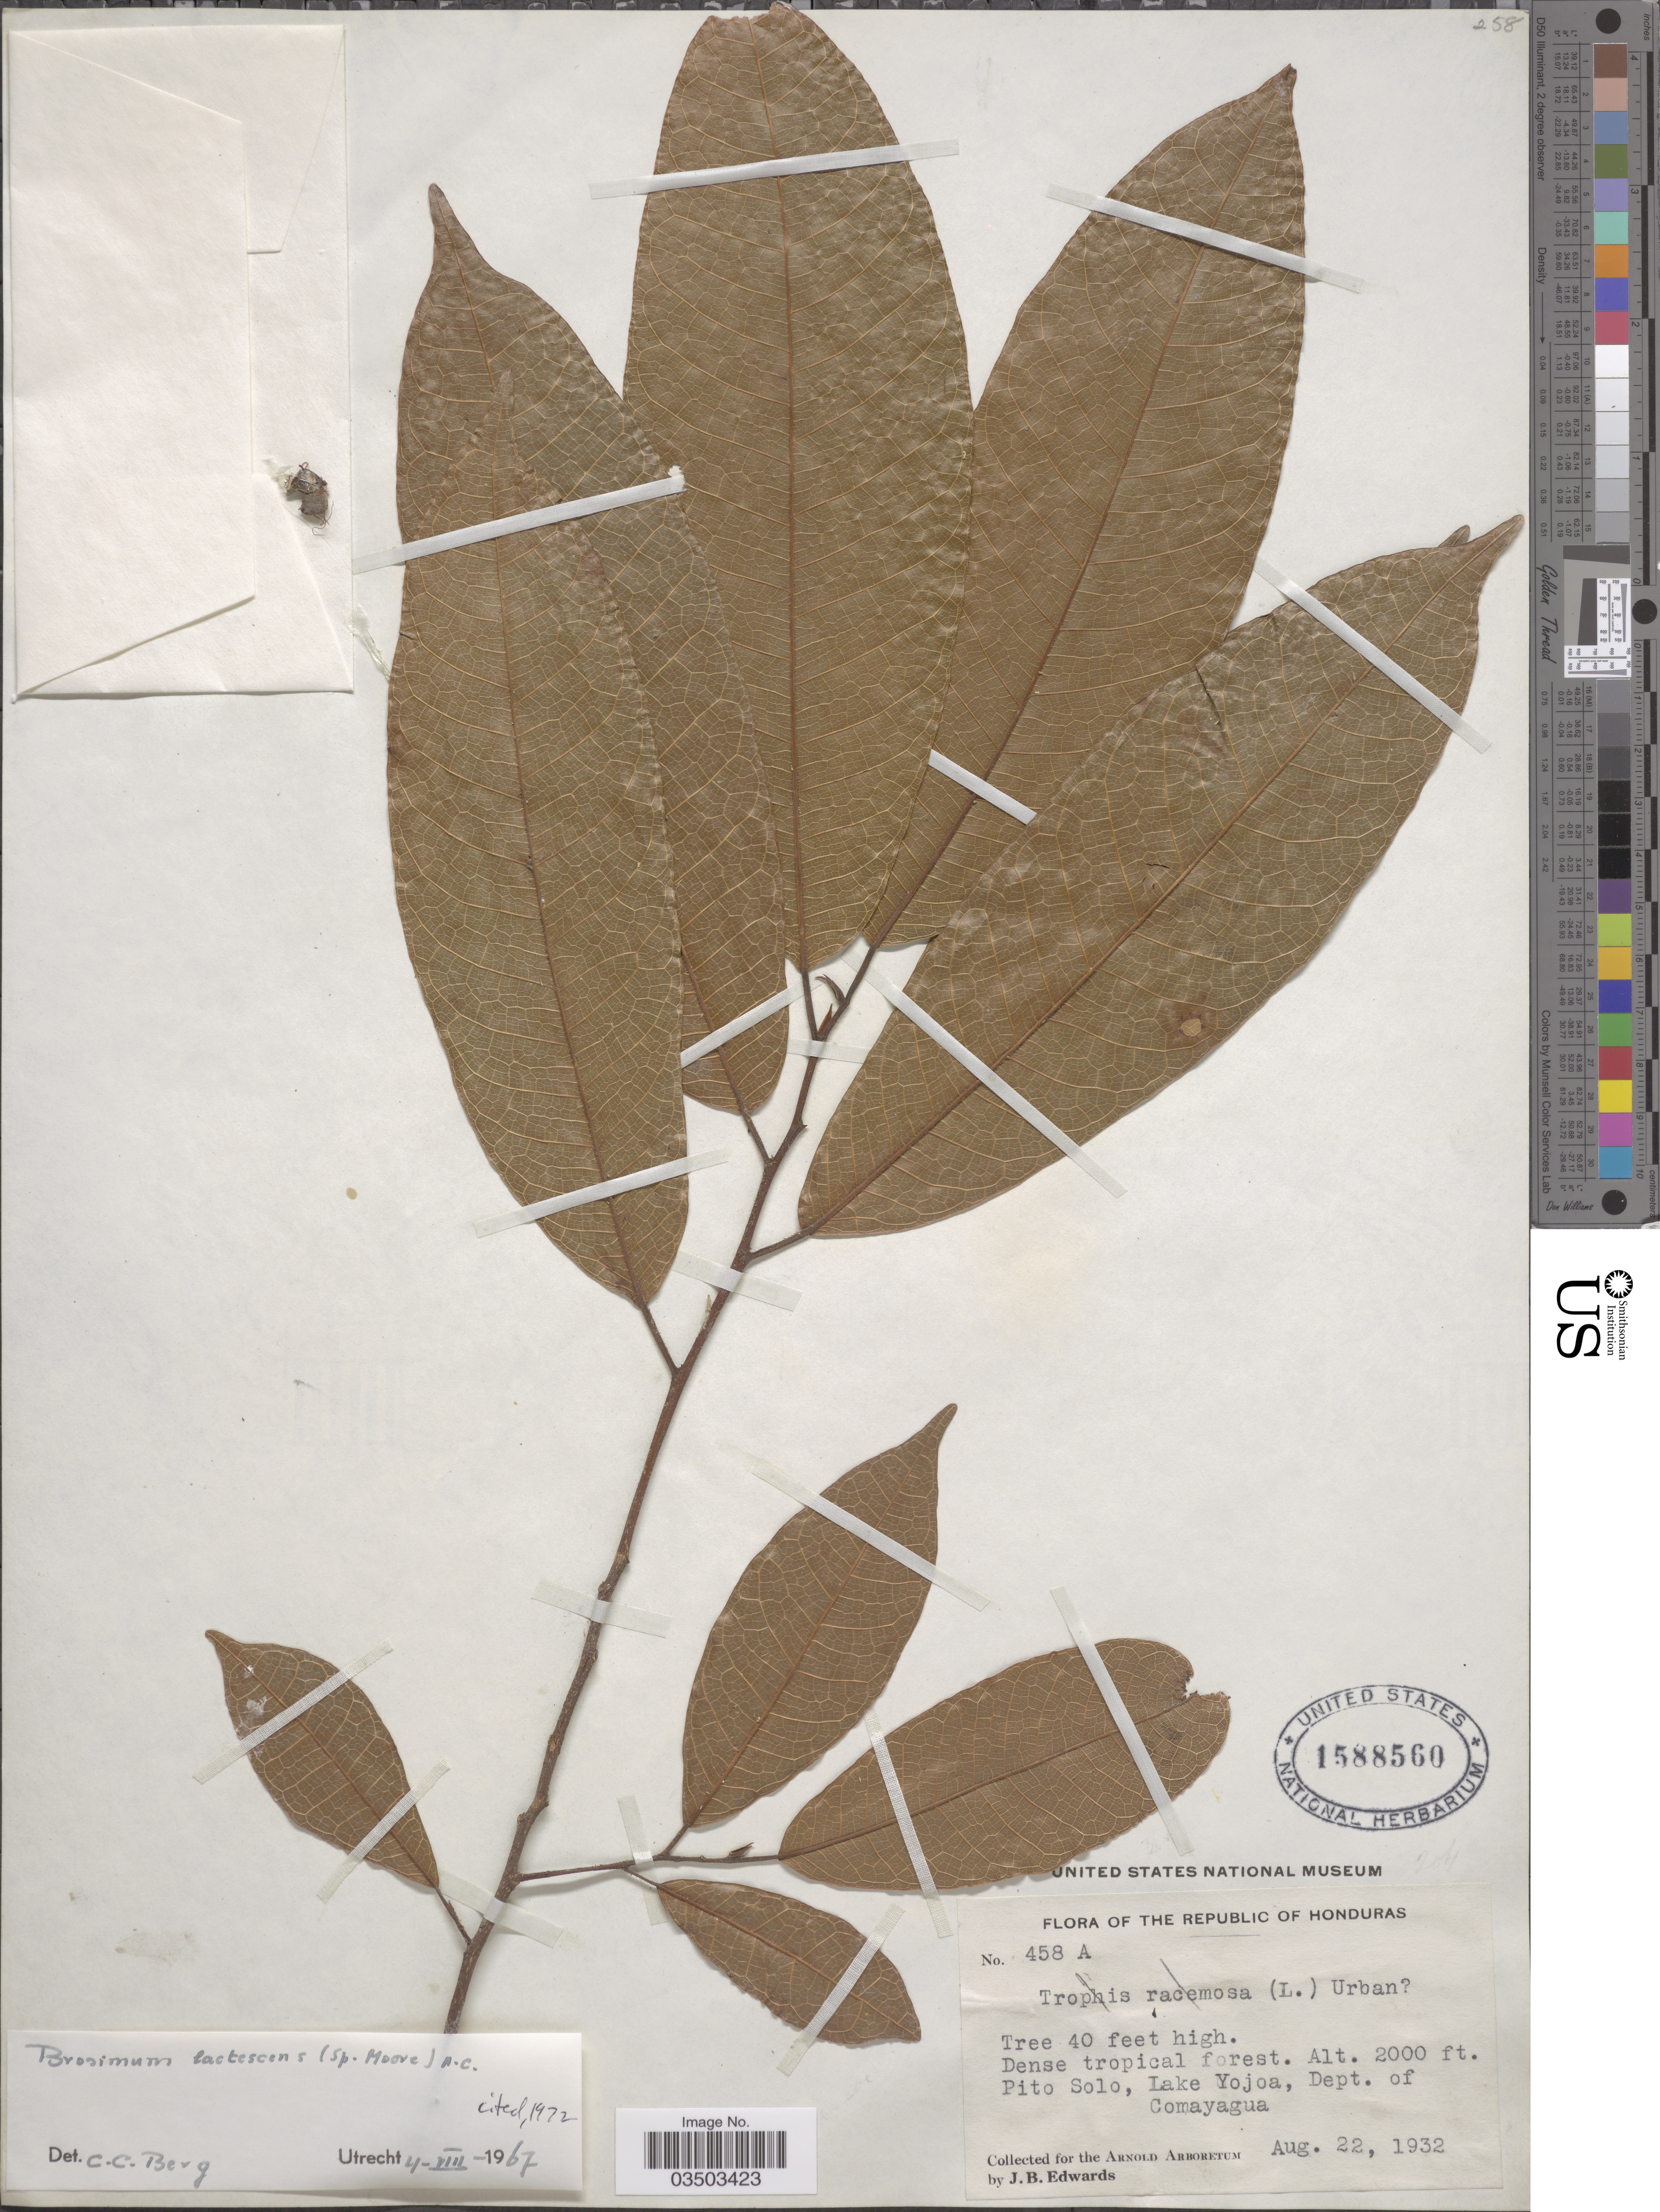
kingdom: Plantae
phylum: Tracheophyta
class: Magnoliopsida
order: Rosales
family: Moraceae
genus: Brosimum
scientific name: Brosimum lactescens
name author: (S. Moore) C.C. Berg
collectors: J. B. Edwards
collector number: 458 A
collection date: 1932-08-22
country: Honduras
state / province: Comayagua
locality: Republic of Honduras. Pito Solo, Lake Yojoa, Dept. of Comayagua.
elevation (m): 610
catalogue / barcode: US 1588560